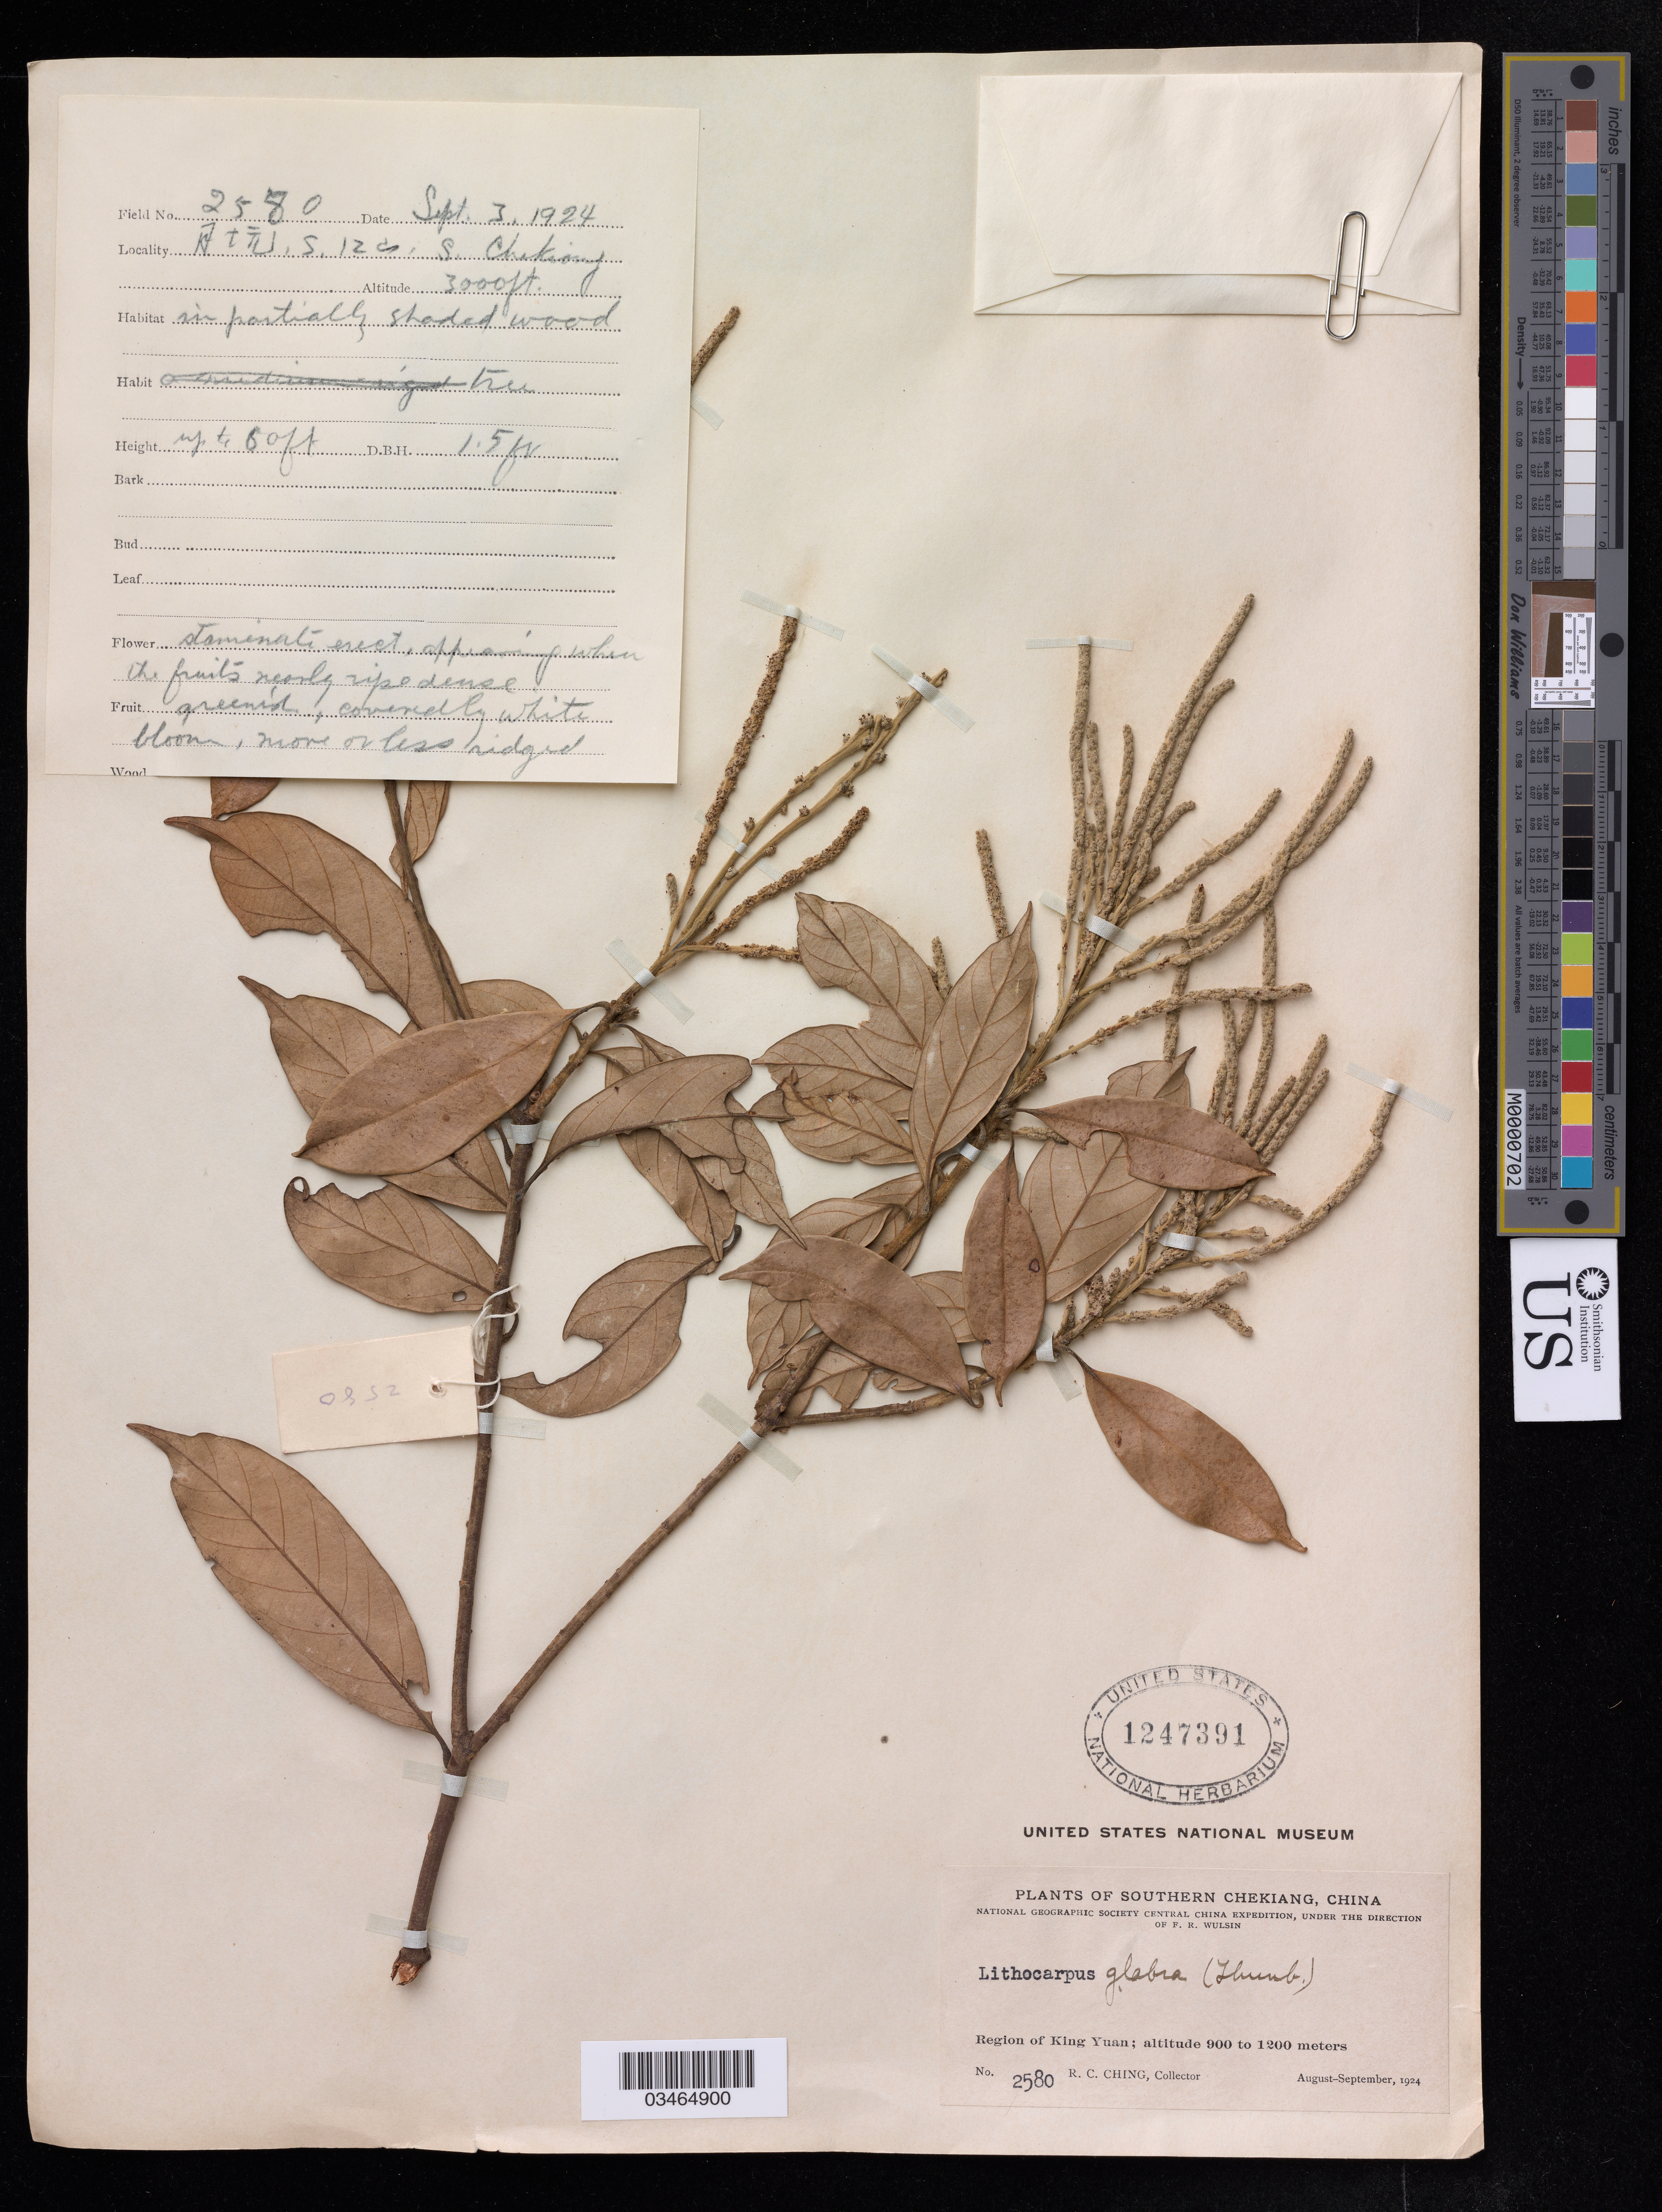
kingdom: Plantae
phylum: Tracheophyta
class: Magnoliopsida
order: Fagales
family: Fagaceae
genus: Lithocarpus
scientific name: Lithocarpus glaber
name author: (Thunb.) Nakai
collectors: R. Ching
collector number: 2580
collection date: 1924-08/1924-09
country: China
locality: Southern Chekiang, Region of King Yuan.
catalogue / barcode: US 1247391